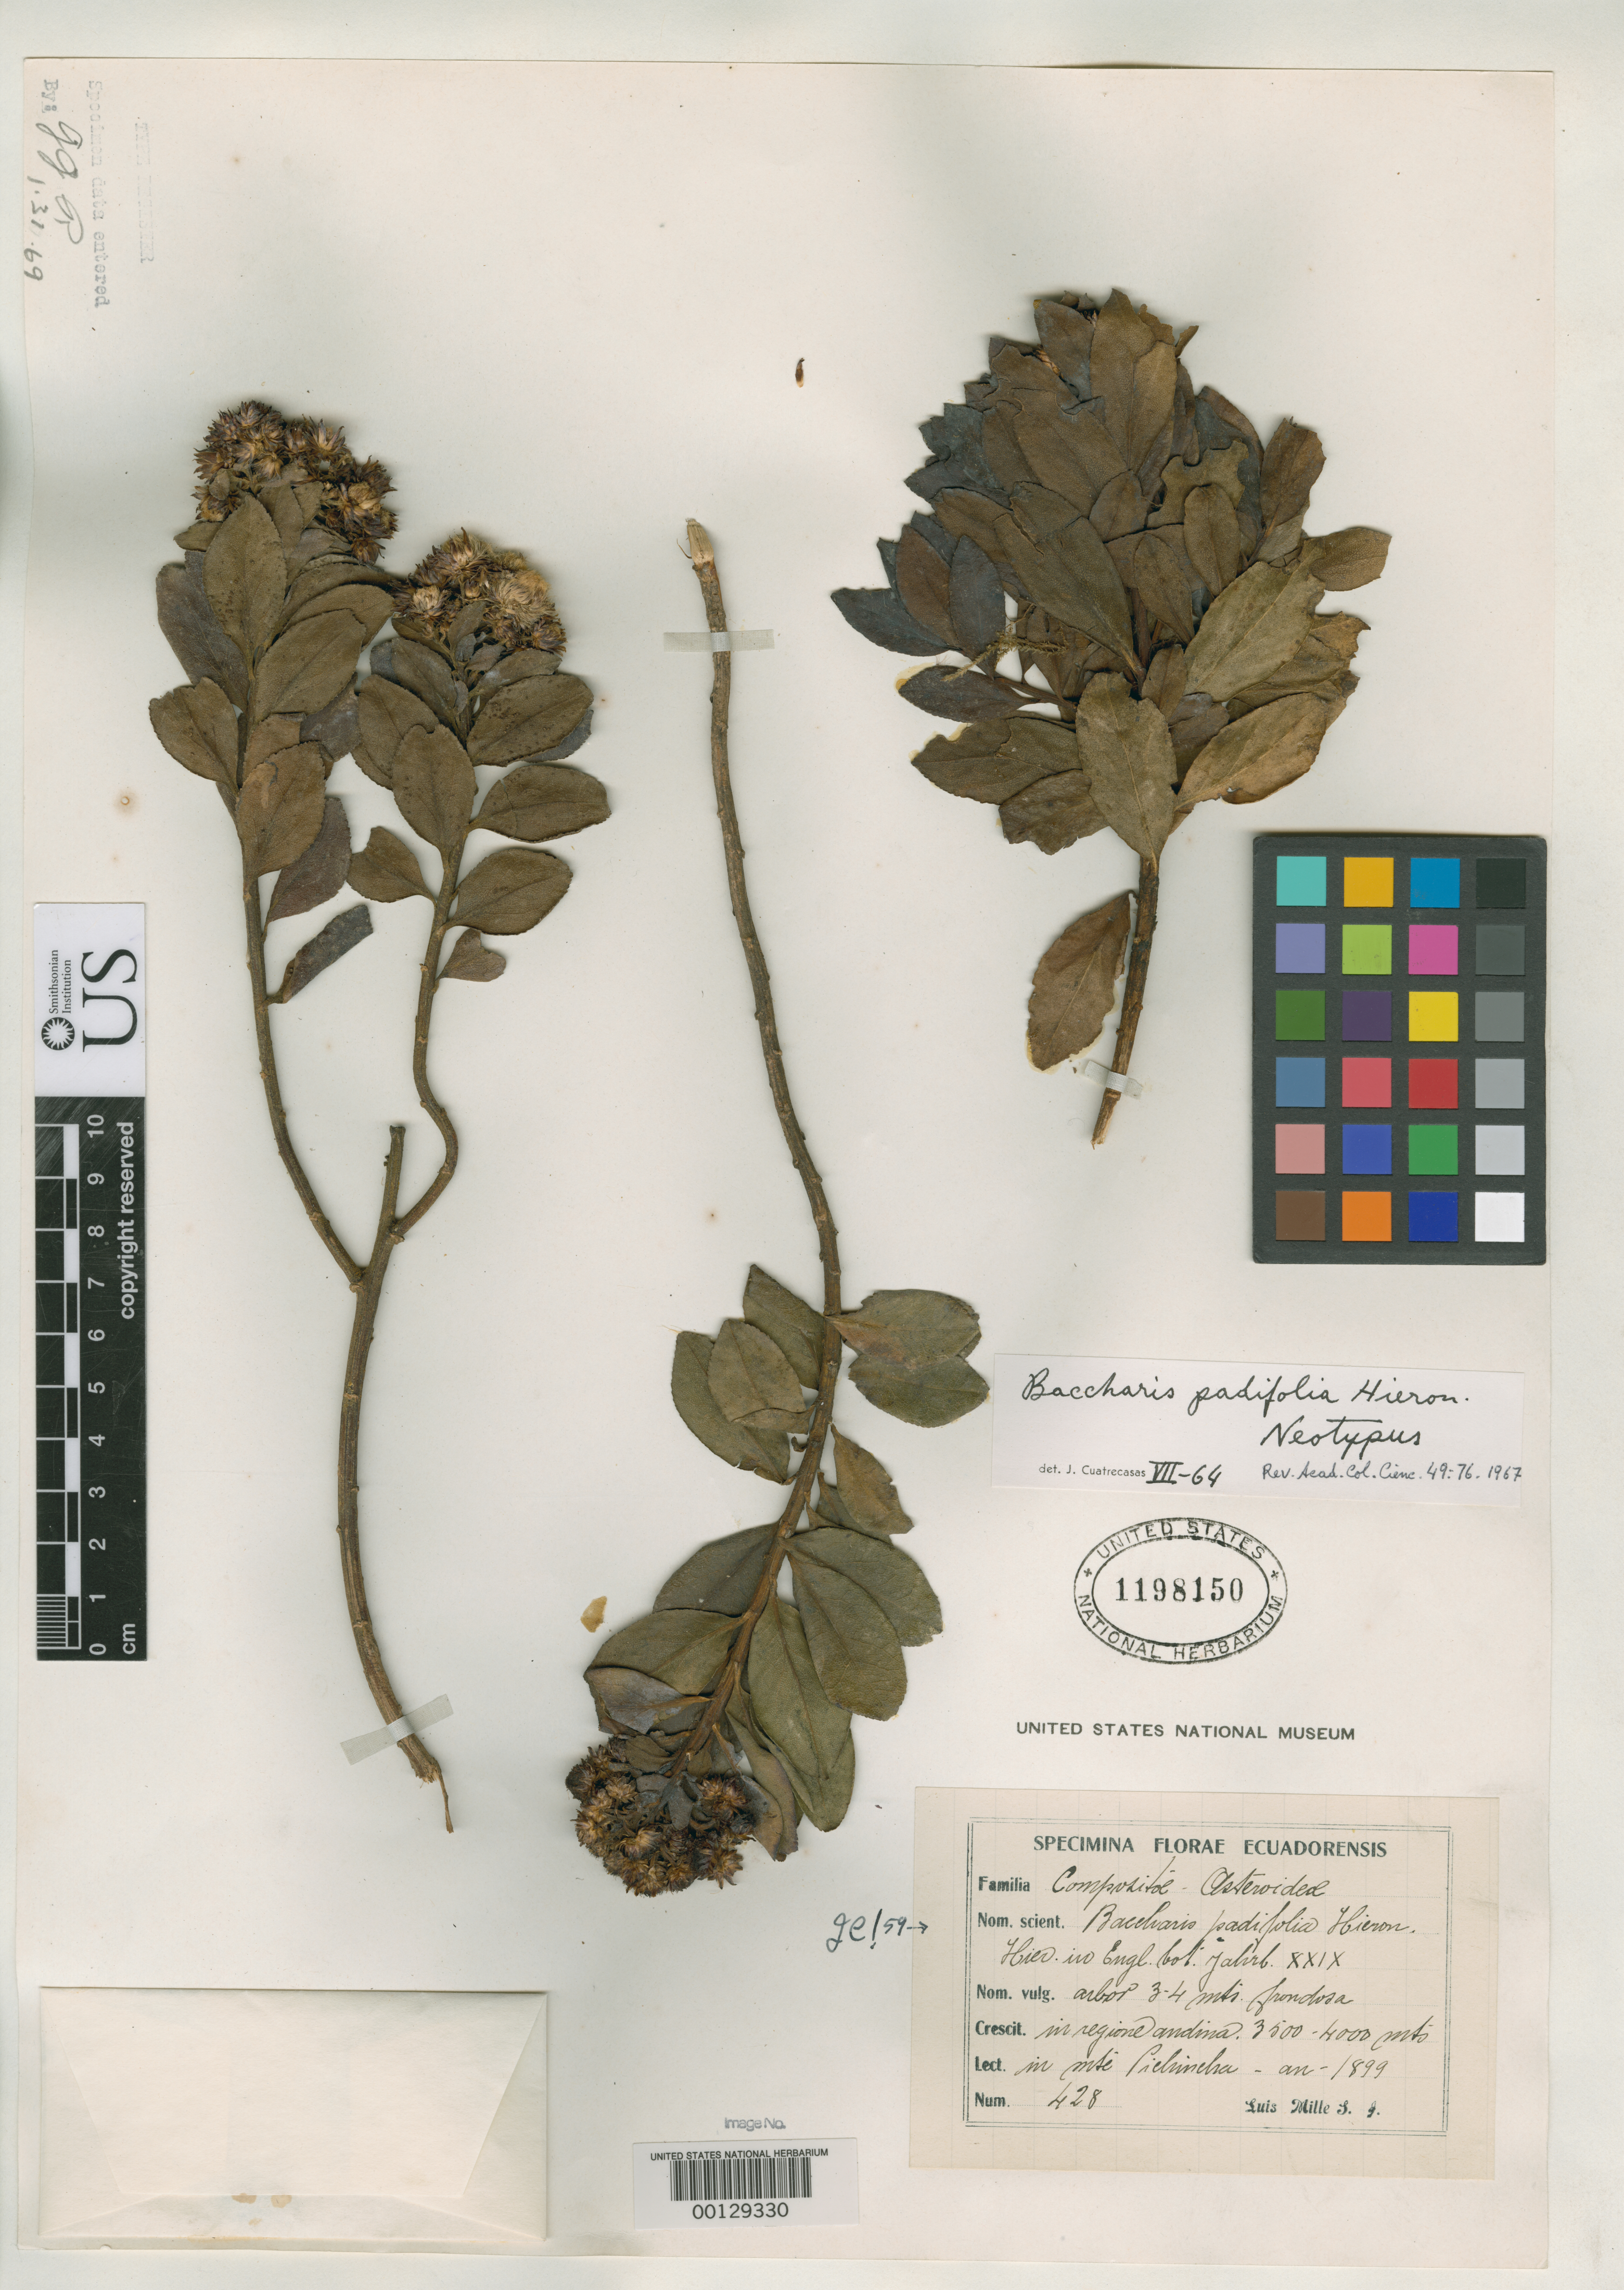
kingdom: Plantae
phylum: Tracheophyta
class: Magnoliopsida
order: Asterales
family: Asteraceae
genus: Baccharis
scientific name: Baccharis padifolia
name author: Hieron.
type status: Neotype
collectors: L. Mille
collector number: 428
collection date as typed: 1899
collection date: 1899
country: Ecuador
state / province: Pichincha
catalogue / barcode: US 1198150